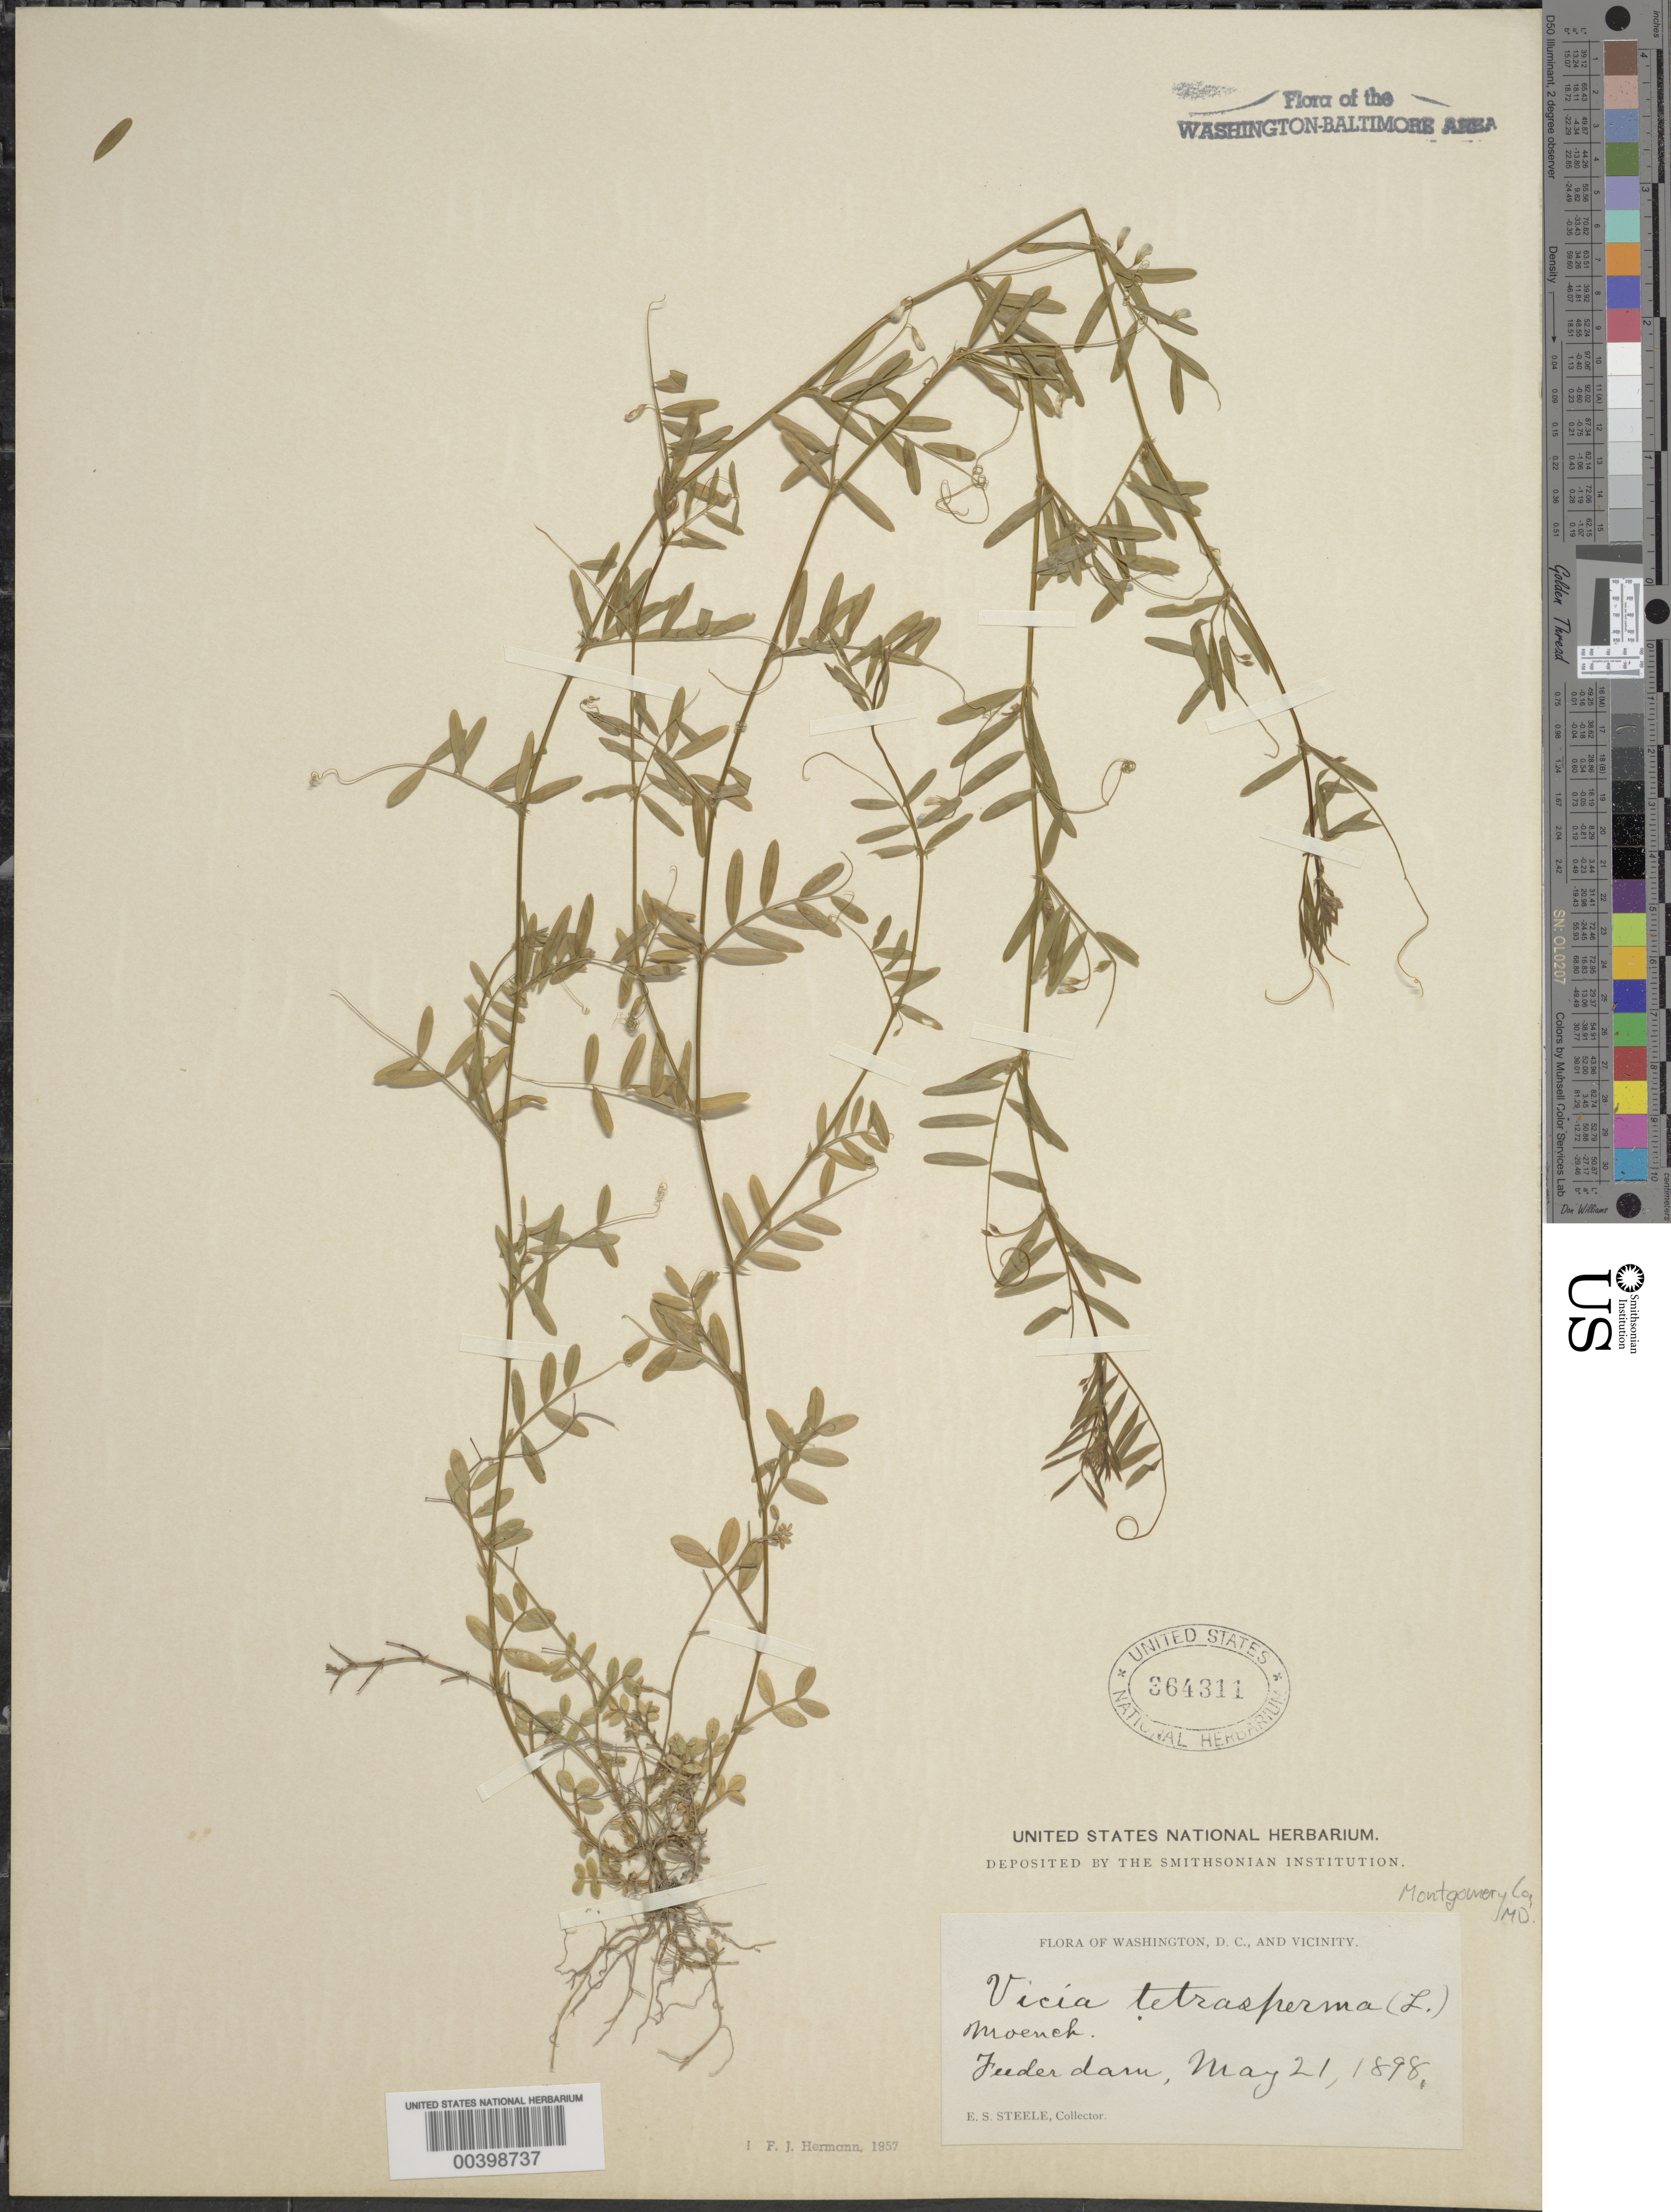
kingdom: Plantae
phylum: Tracheophyta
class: Magnoliopsida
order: Fabales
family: Fabaceae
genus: Vicia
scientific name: Vicia tetrasperma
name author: (L.) Schreb.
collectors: E. Steele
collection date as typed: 21 May 1898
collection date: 1898-05-21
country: United States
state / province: Maryland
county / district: Montgomery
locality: Feeder Dam, Violets Lock - Little Falls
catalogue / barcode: US 364311